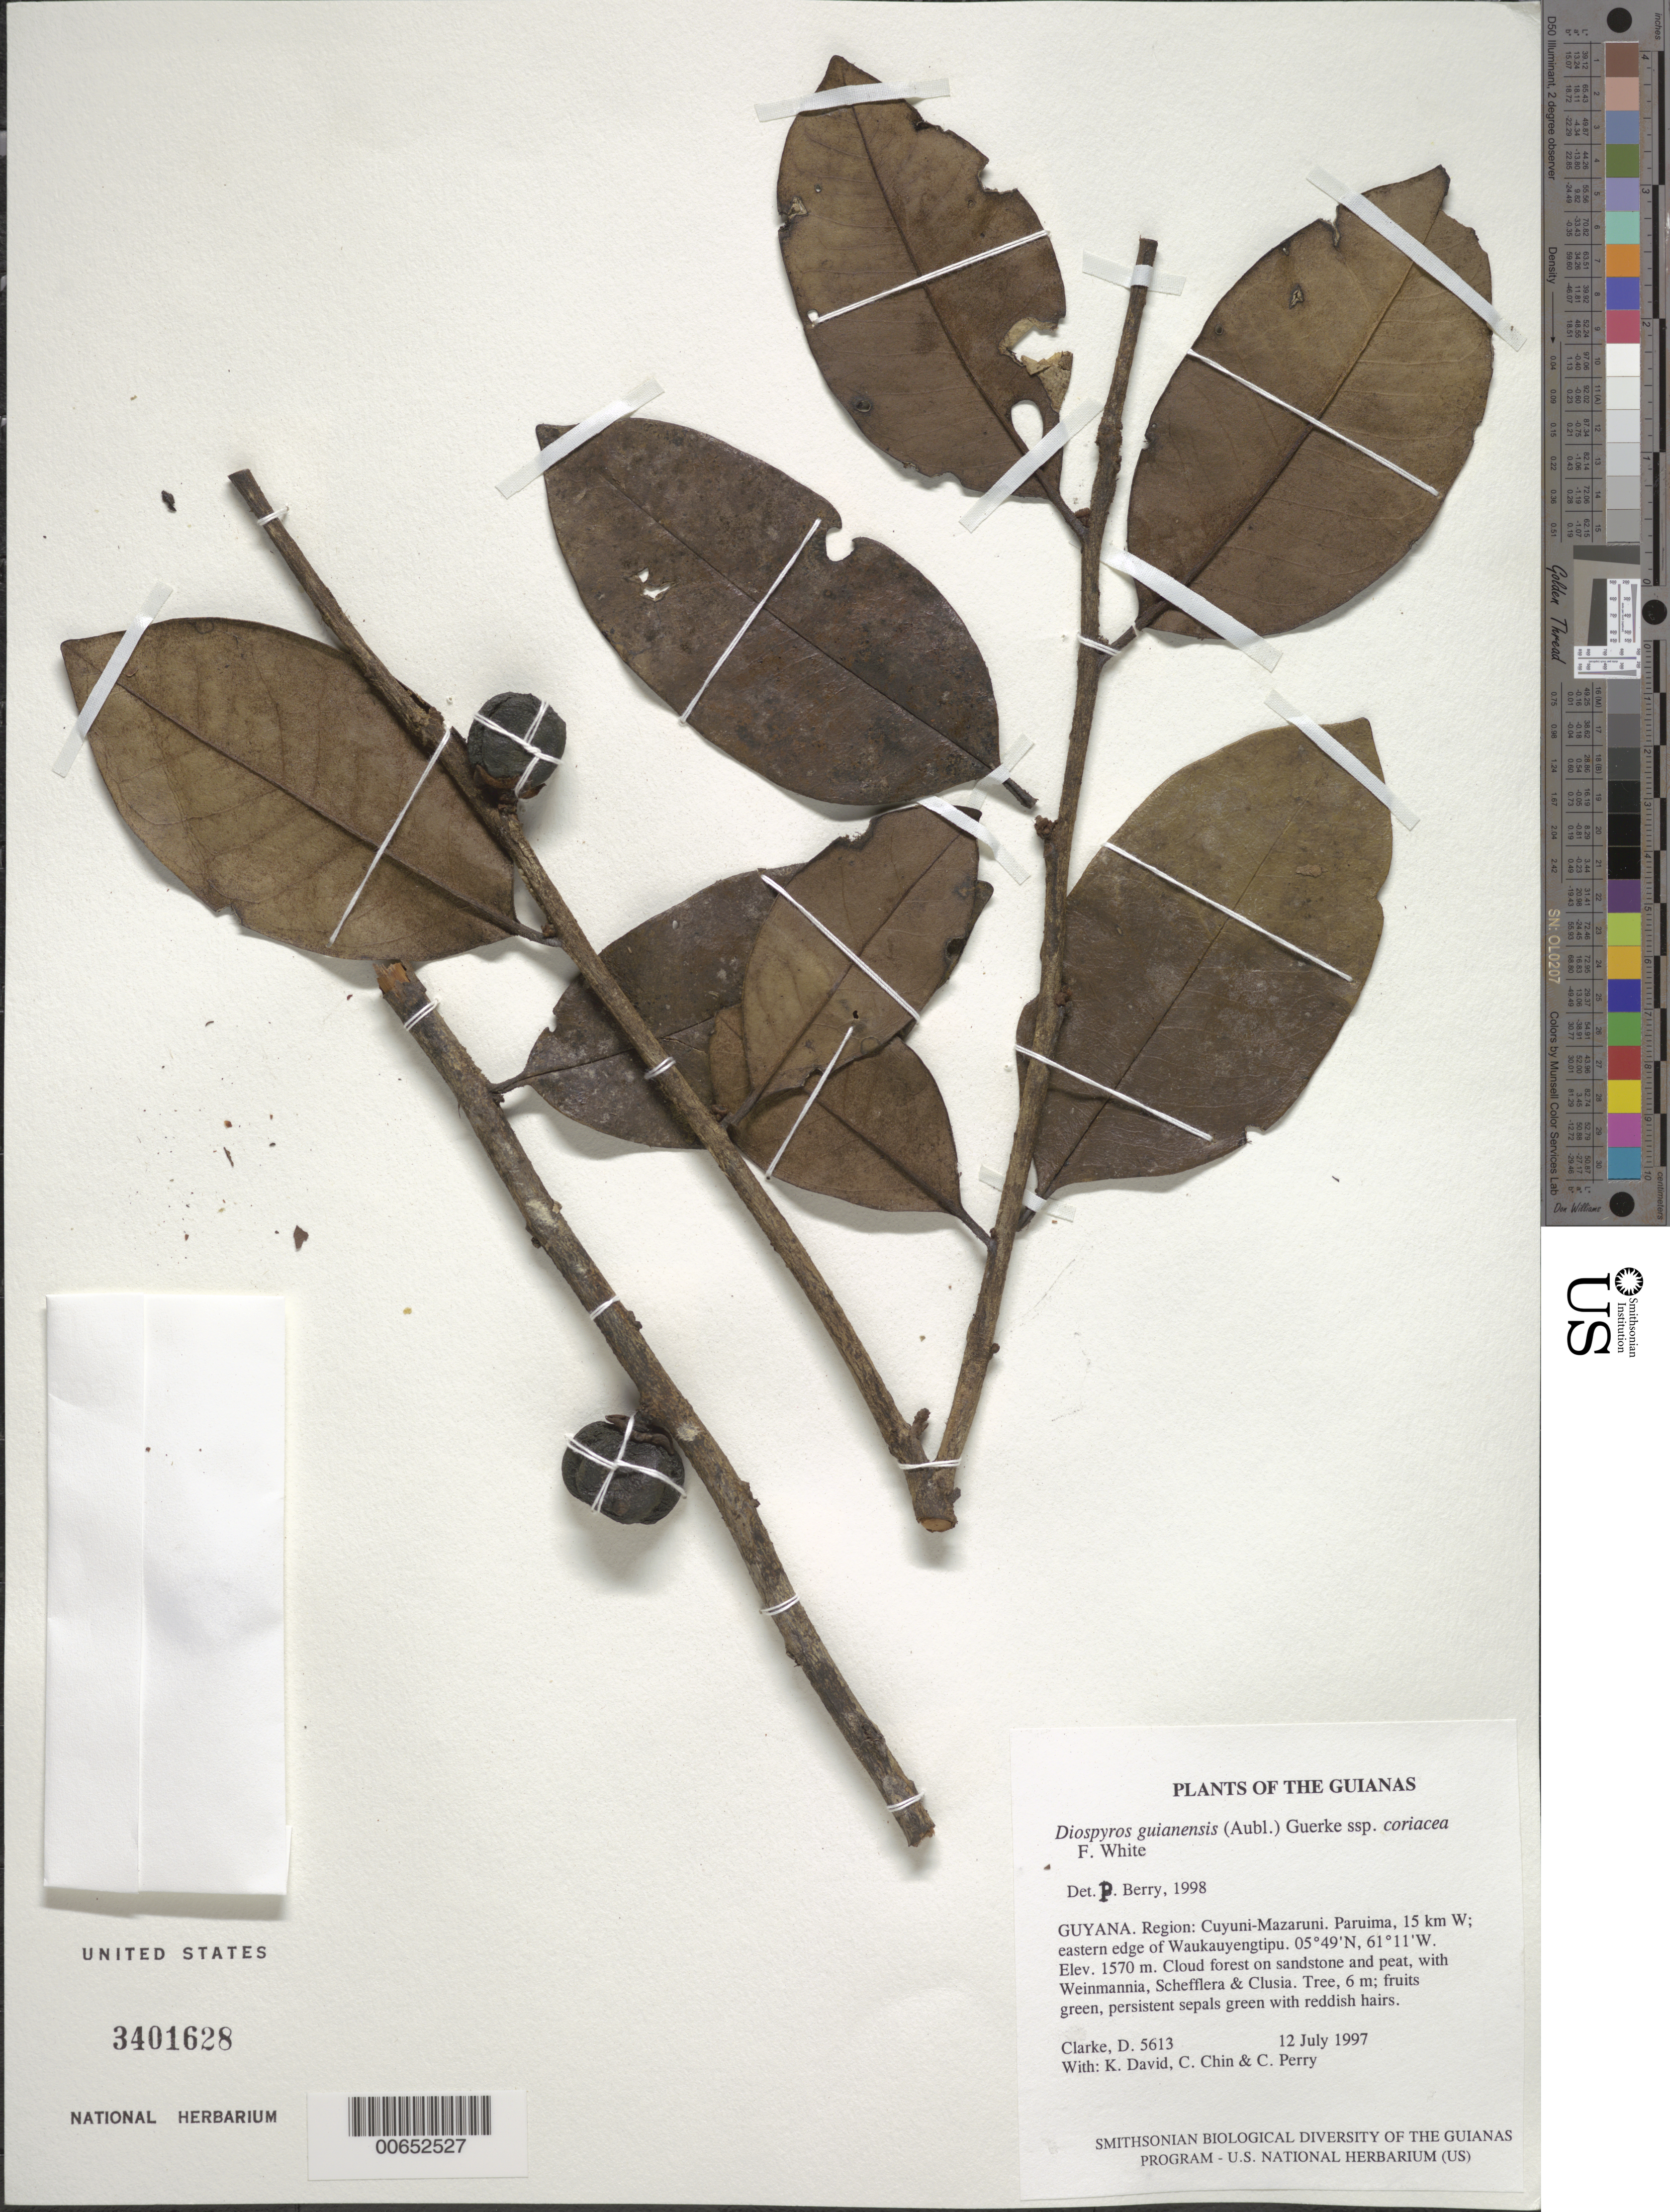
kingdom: Plantae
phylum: Tracheophyta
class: Magnoliopsida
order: Ericales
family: Ebenaceae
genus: Diospyros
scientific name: Diospyros guianensis subsp. coriacea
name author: F. White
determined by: Berry, P. E., (WIS), University of Wisconsin - Madison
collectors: H. D. Clarke, K. David, C. Chin & C. Perry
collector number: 5613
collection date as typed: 12 July 1997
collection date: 1997-07-12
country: Guyana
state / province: Cuyuni-Mazaruni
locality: Paruima, 15 km W; eastern edge of Waukauyengtipu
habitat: Cloud forest on sandstone and peat, with Weinmannia, Schefflera & Clusia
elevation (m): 1570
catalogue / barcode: US 3401628